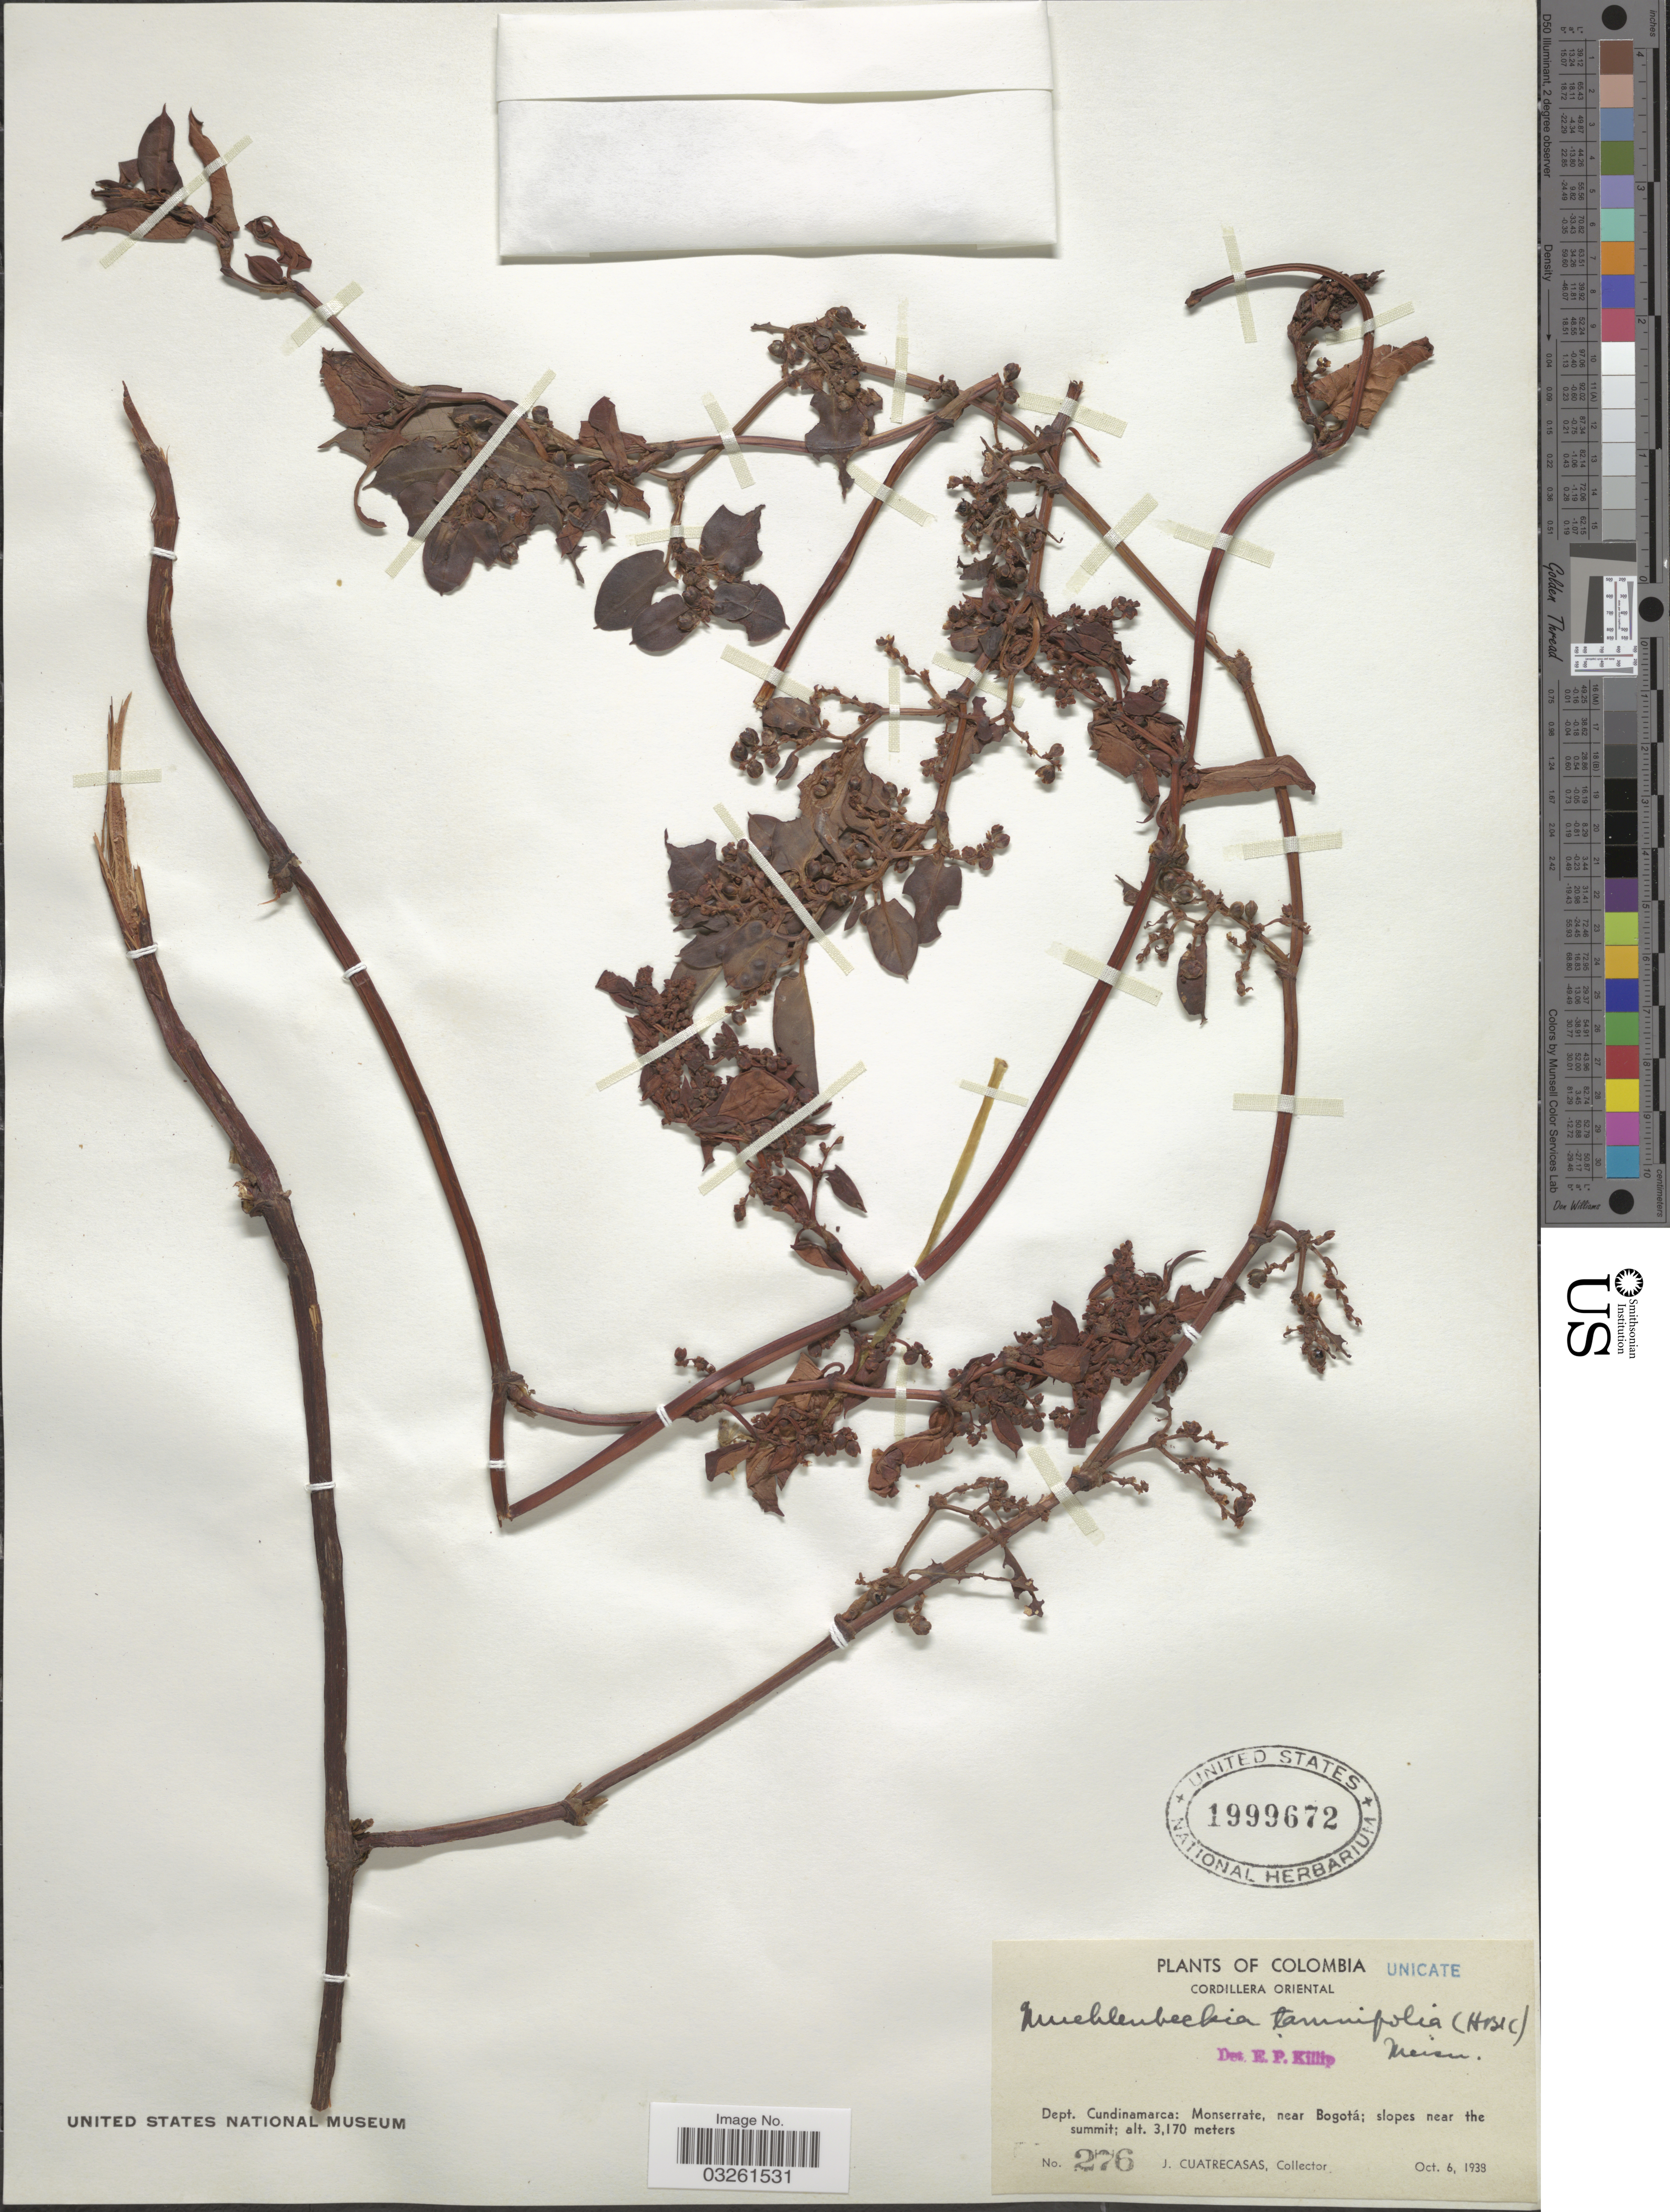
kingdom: Plantae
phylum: Tracheophyta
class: Magnoliopsida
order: Caryophyllales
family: Polygonaceae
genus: Muehlenbeckia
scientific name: Muehlenbeckia tamnifolia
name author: (Kunth) Meisn.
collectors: J. Cuatrecasas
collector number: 276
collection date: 1938-10-06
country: Colombia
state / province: Cundinamarca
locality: Cordillera Oriental, Dept. Cundinamarca: Monserrate, near Bogotá; slopes near the summit.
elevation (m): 3170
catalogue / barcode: US 1999672